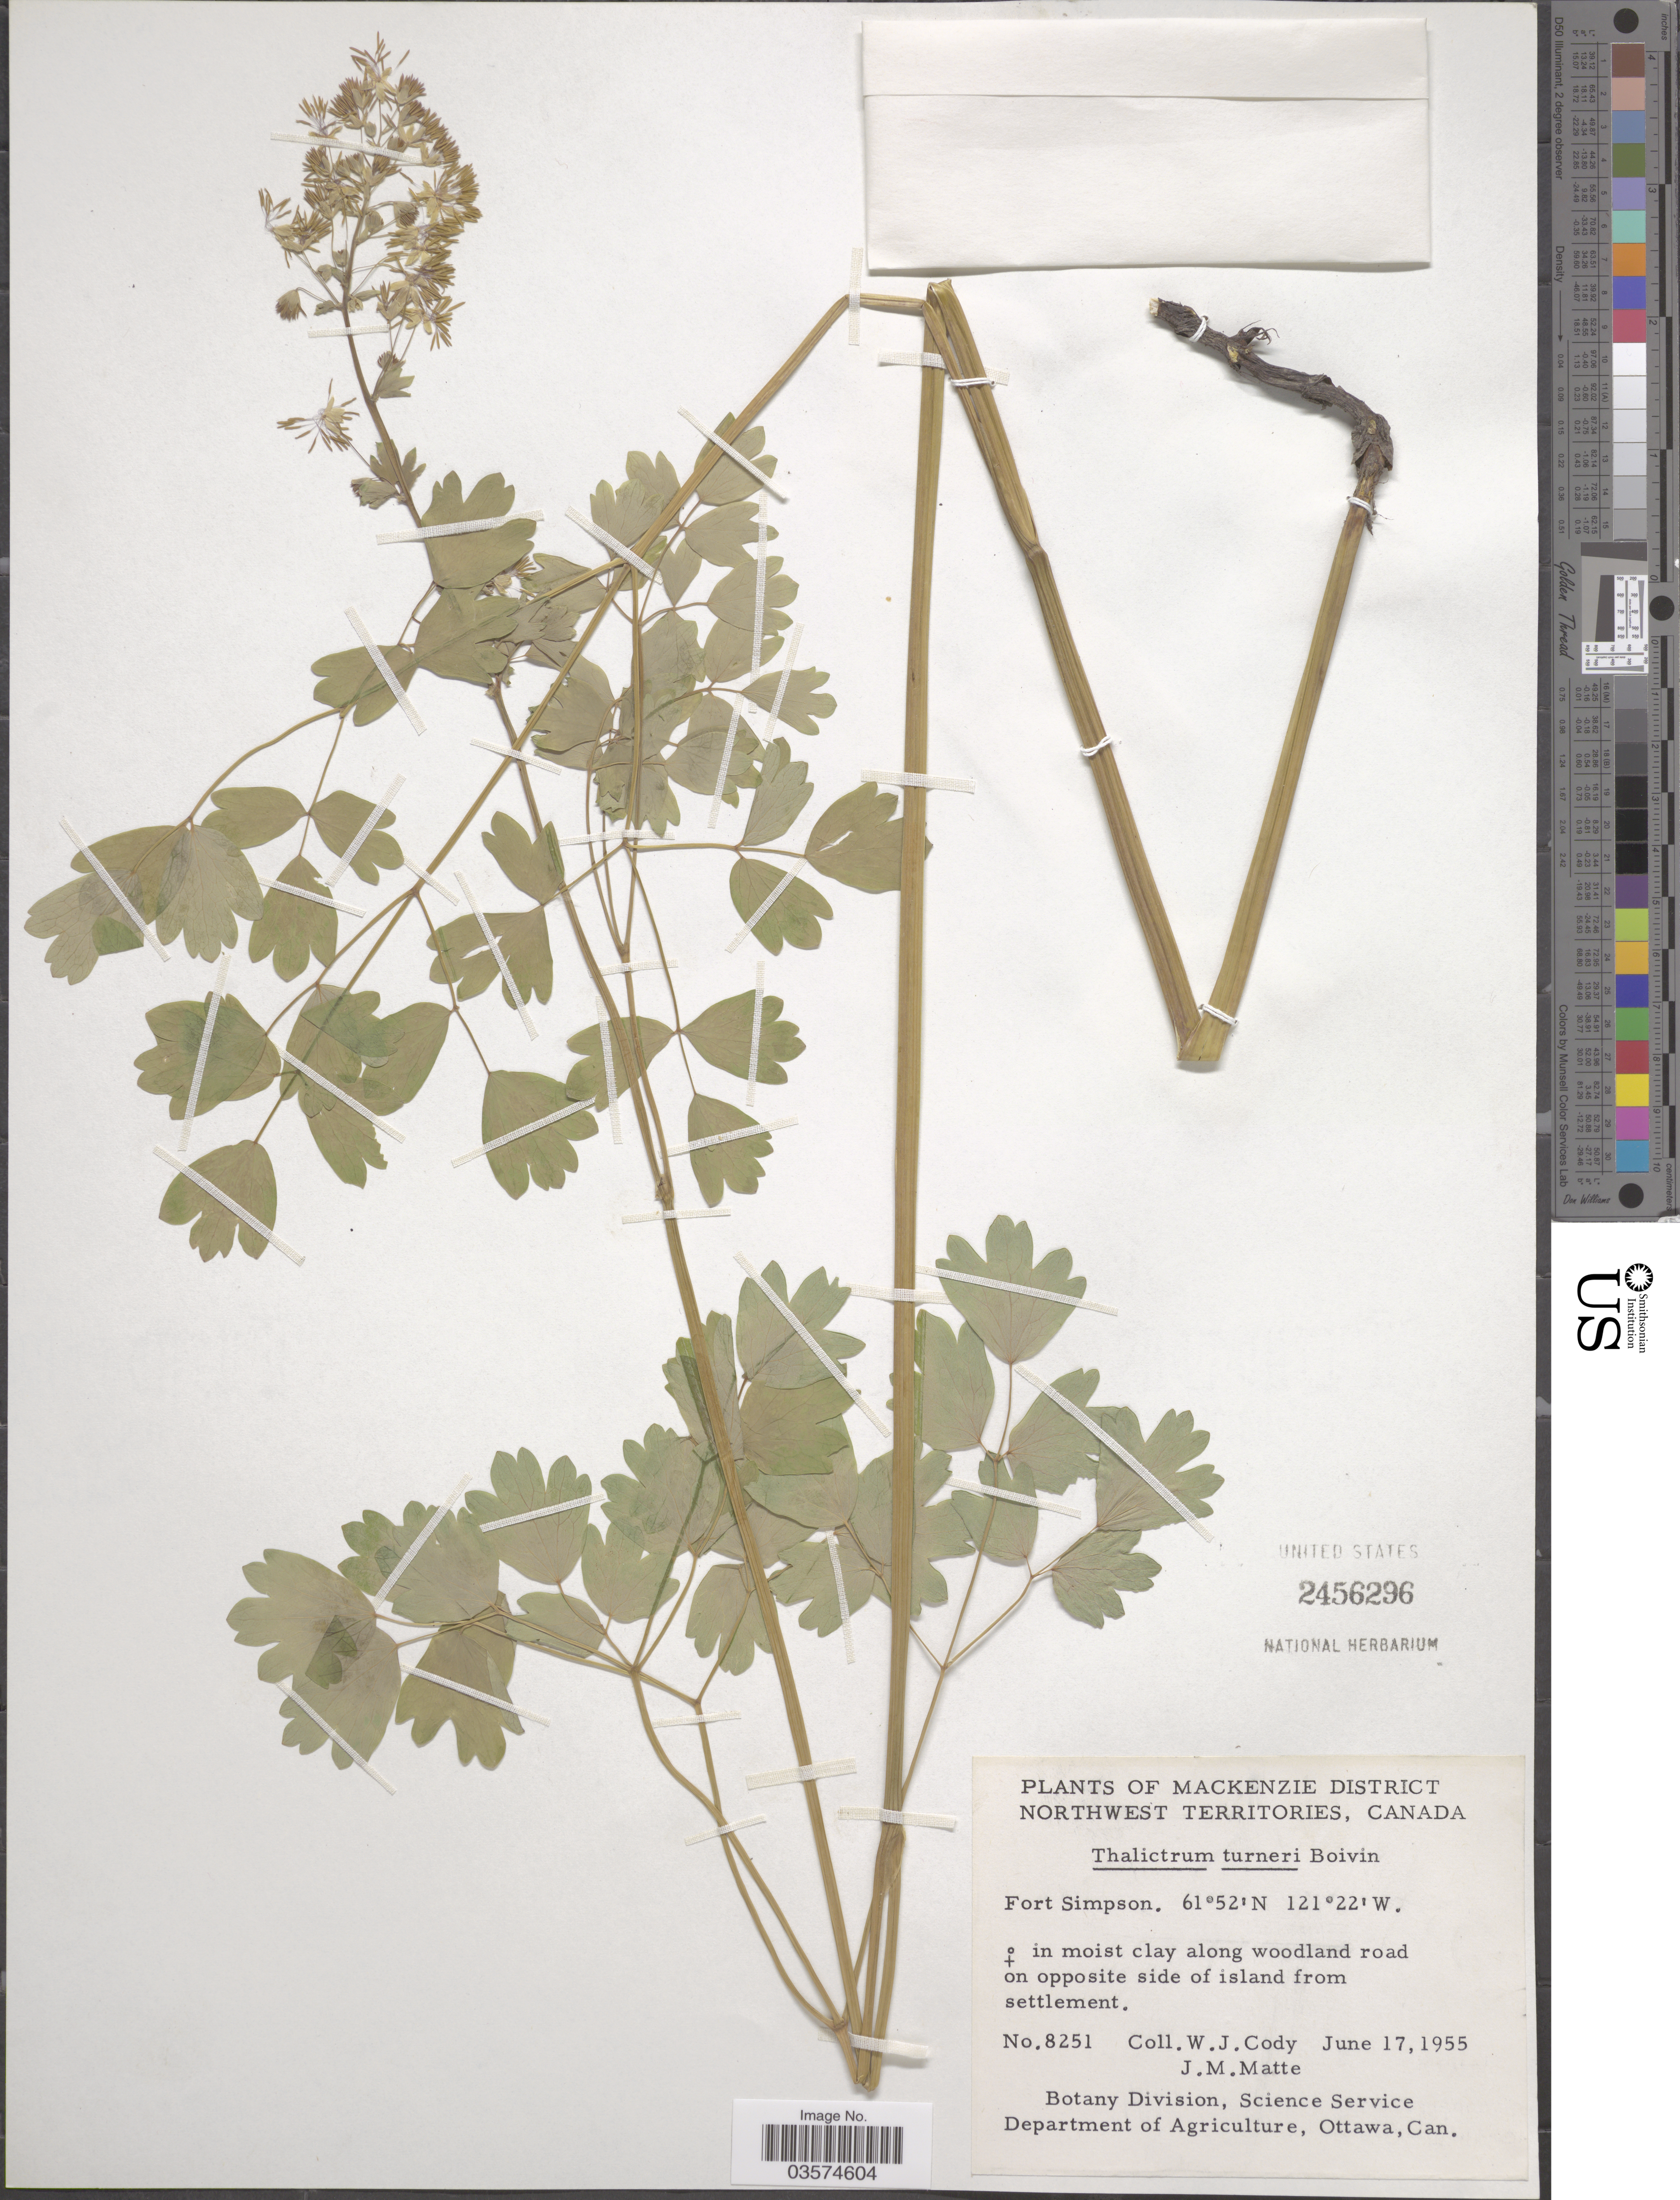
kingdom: Plantae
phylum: Tracheophyta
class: Magnoliopsida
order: Ranunculales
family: Ranunculaceae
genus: Thalictrum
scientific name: Thalictrum turneri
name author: B. Boivin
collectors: W. Cody & J. Matte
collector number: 8251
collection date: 1955-06-17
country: Canada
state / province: Northwest Territories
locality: Mackenzie District. Fort Simpson. Along woodland road on opposite side of island from settlement.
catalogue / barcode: US 2456296